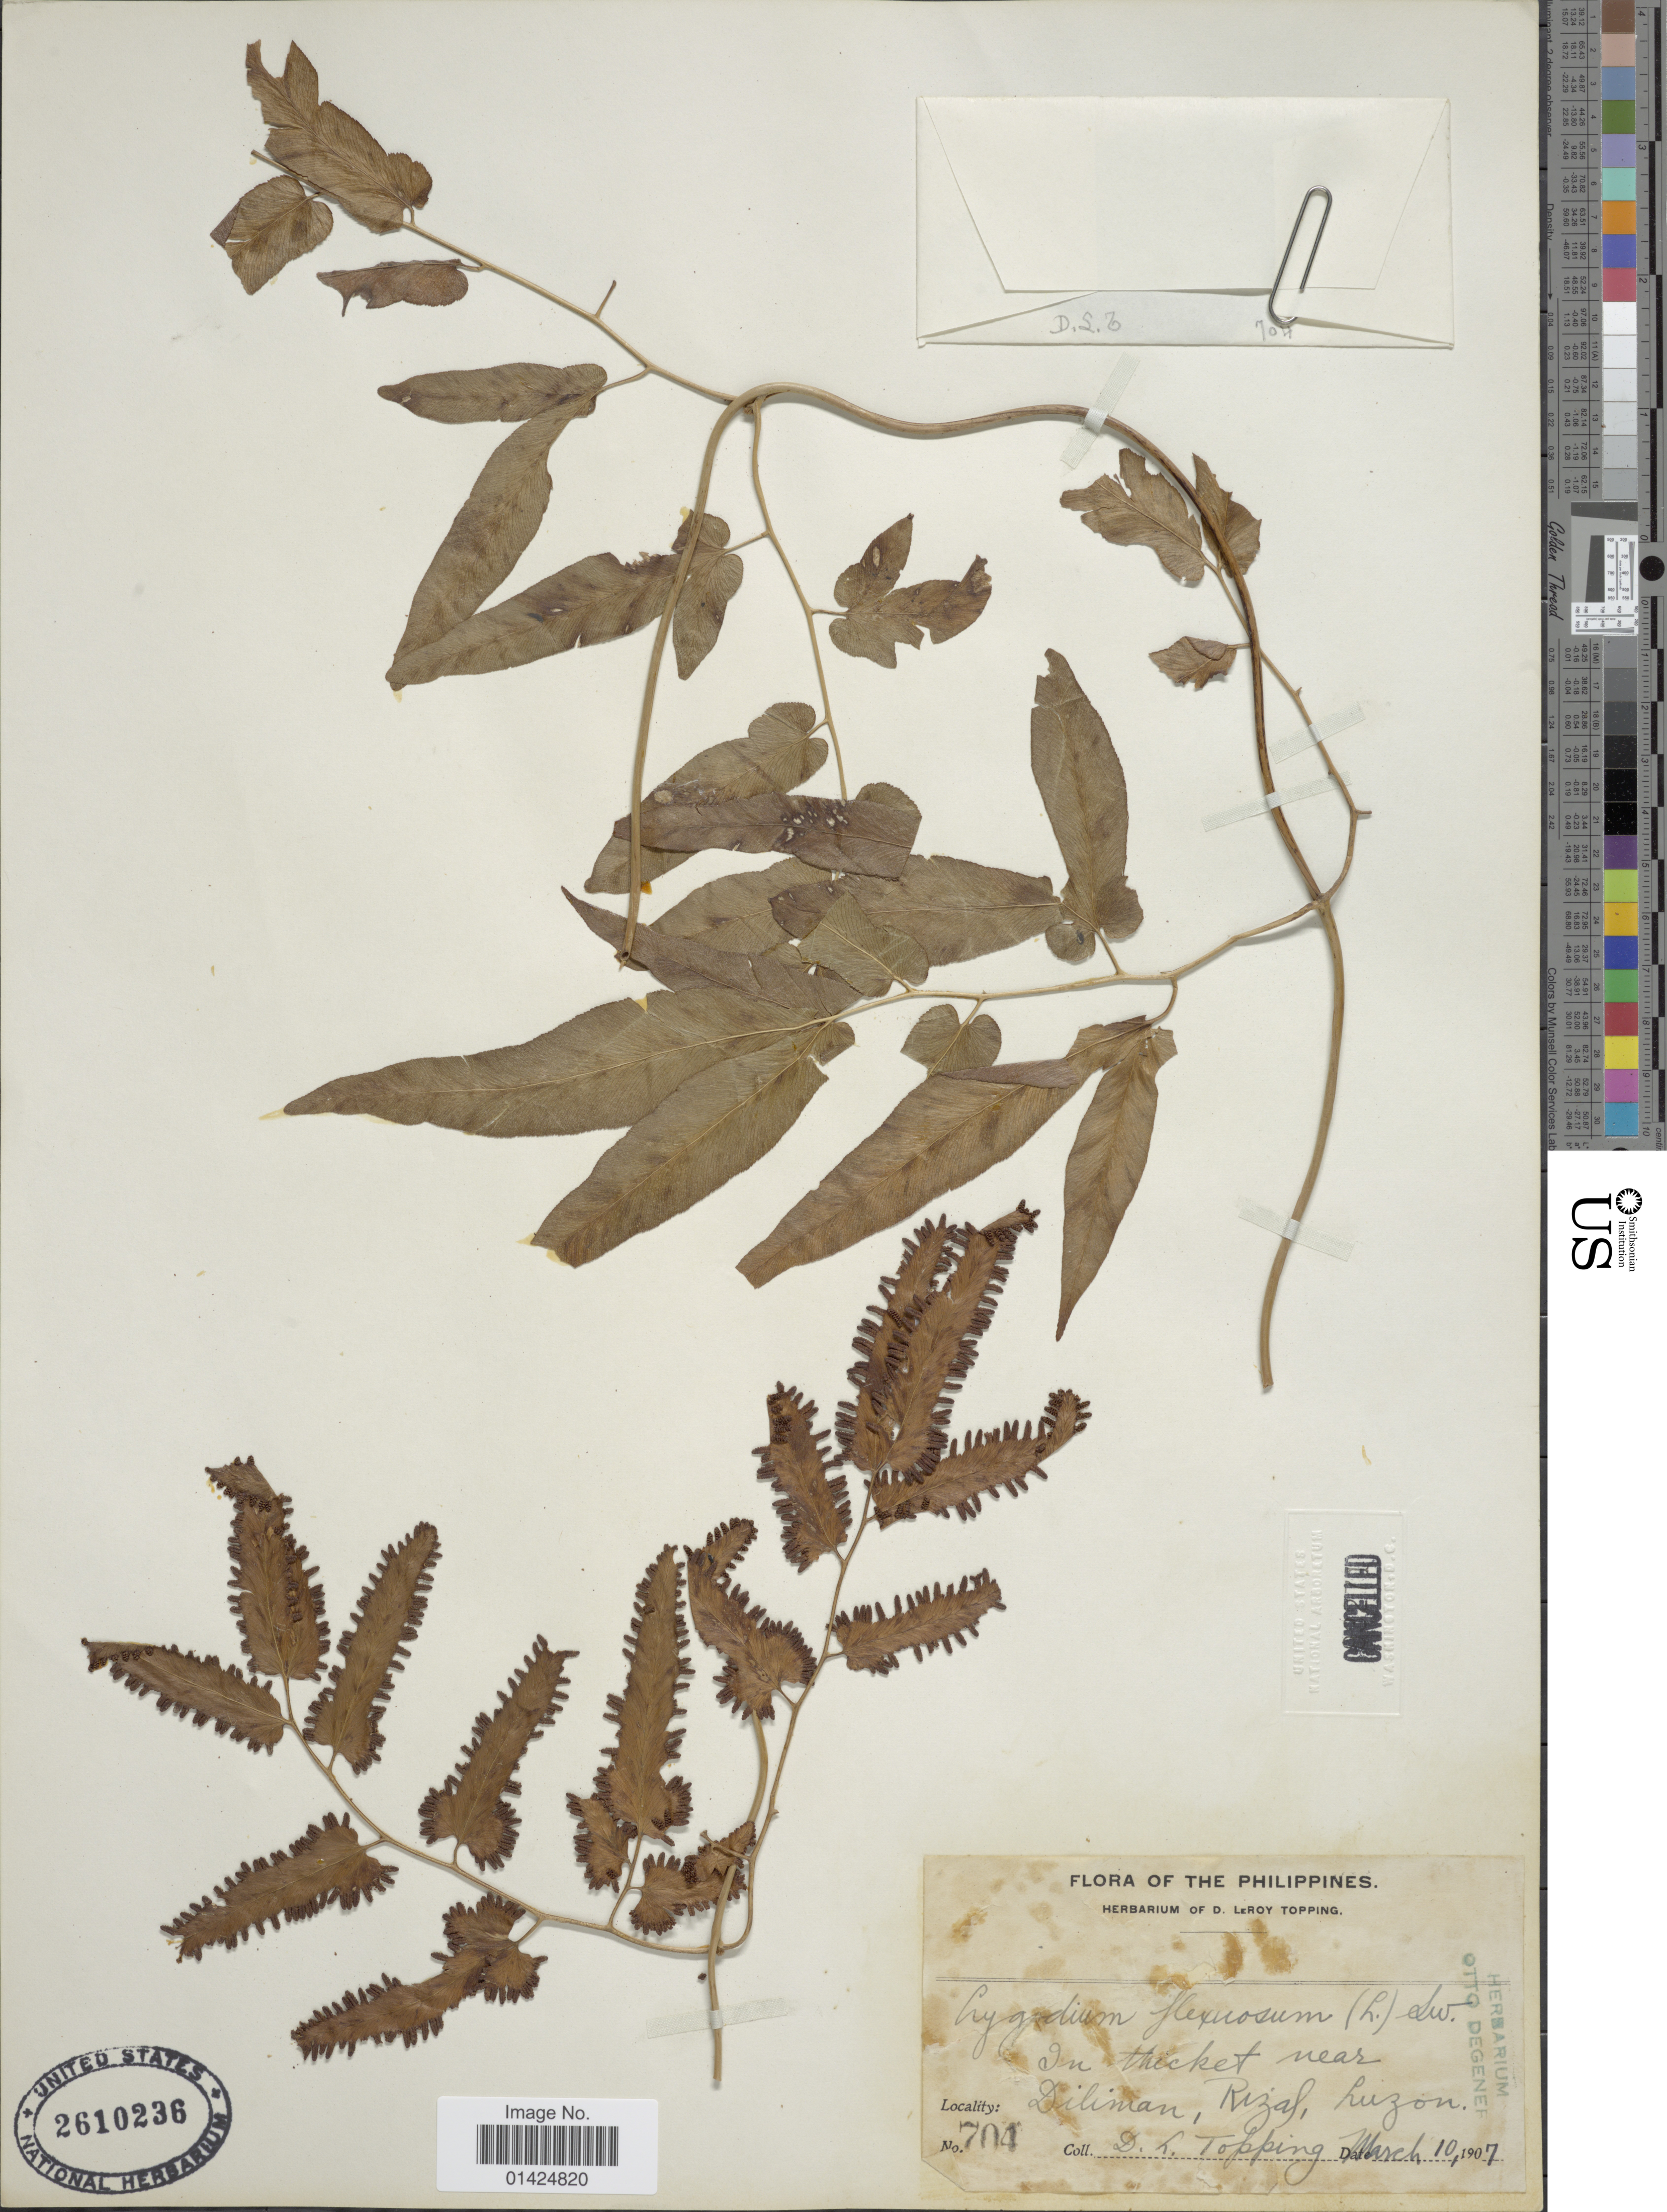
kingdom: Plantae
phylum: Tracheophyta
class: Polypodiopsida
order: Schizaeales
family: Lygodiaceae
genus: Lygodium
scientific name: Lygodium flexuosum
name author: Sw.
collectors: D. L. Topping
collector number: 704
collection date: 1907-03-10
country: Philippines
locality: Diliman, Rizal, Luzon.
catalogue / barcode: US 2610236